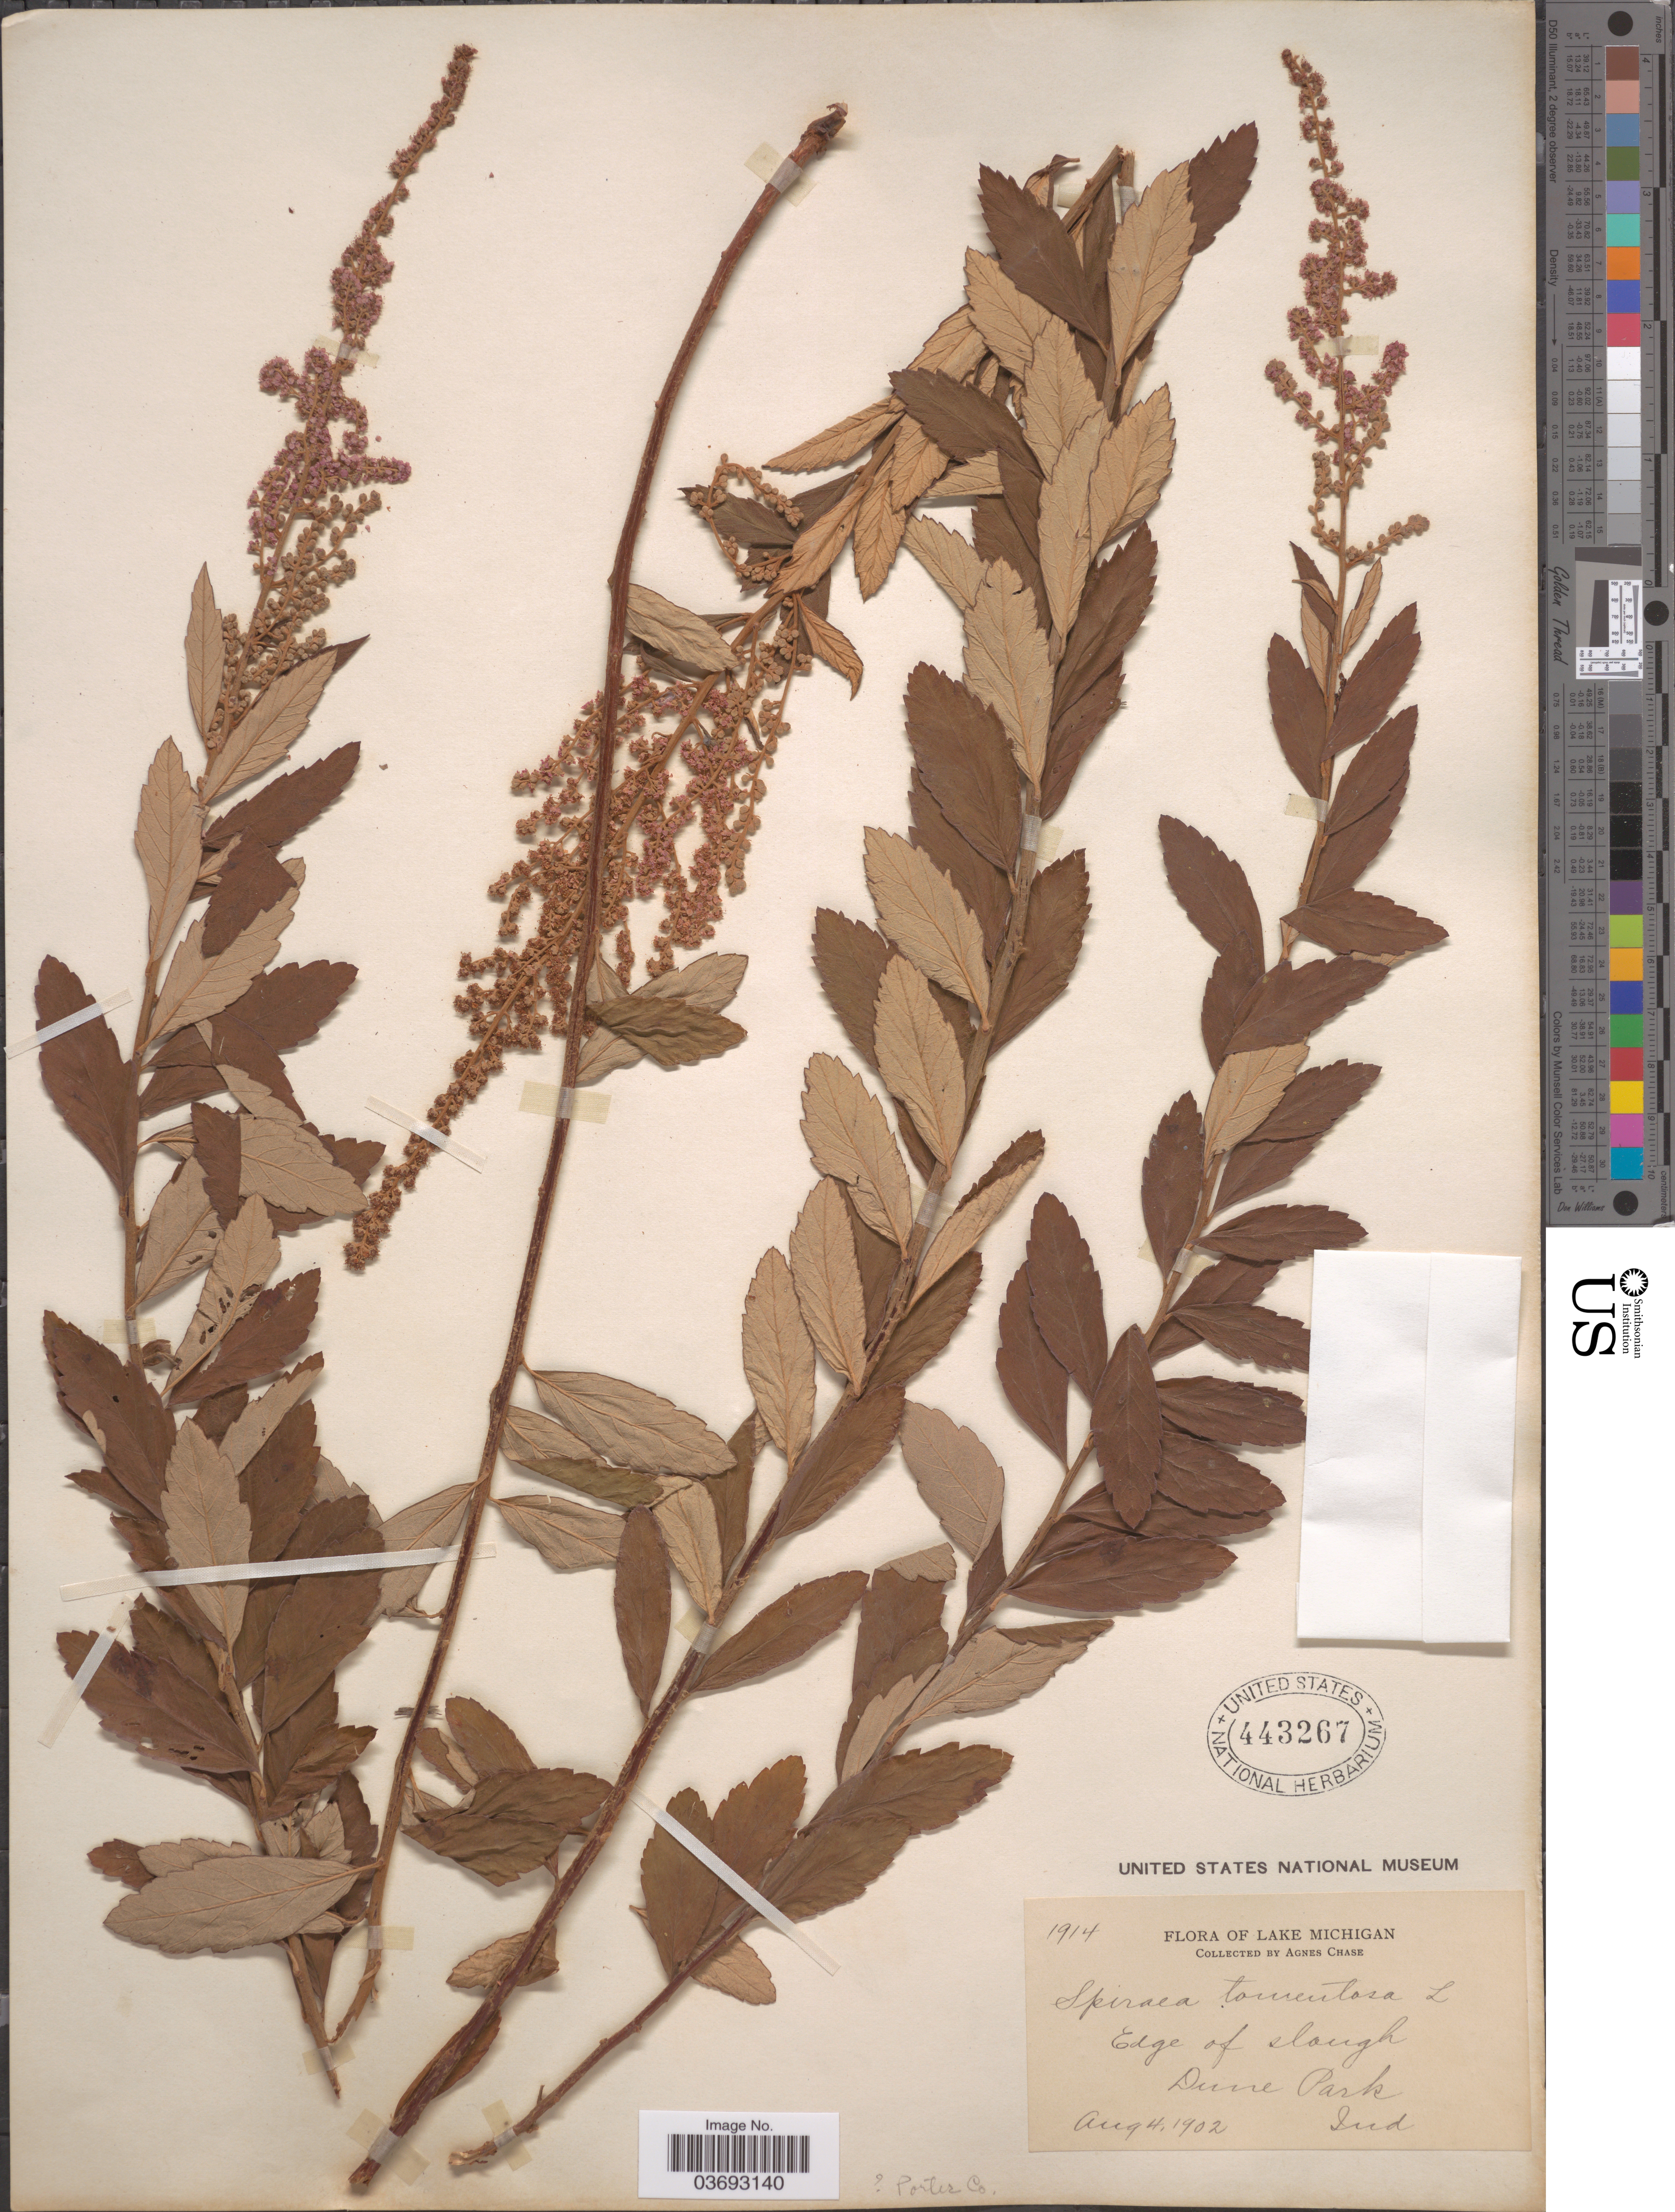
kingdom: Plantae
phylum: Tracheophyta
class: Magnoliopsida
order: Rosales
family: Rosaceae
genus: Spiraea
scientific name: Spiraea tomentosa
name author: L.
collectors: A. Chase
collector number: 1914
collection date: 1902-08-04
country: United States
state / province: Indiana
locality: Lake Michigan. Edge of slough. Dune Park. Porter Co.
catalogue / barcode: US 443267